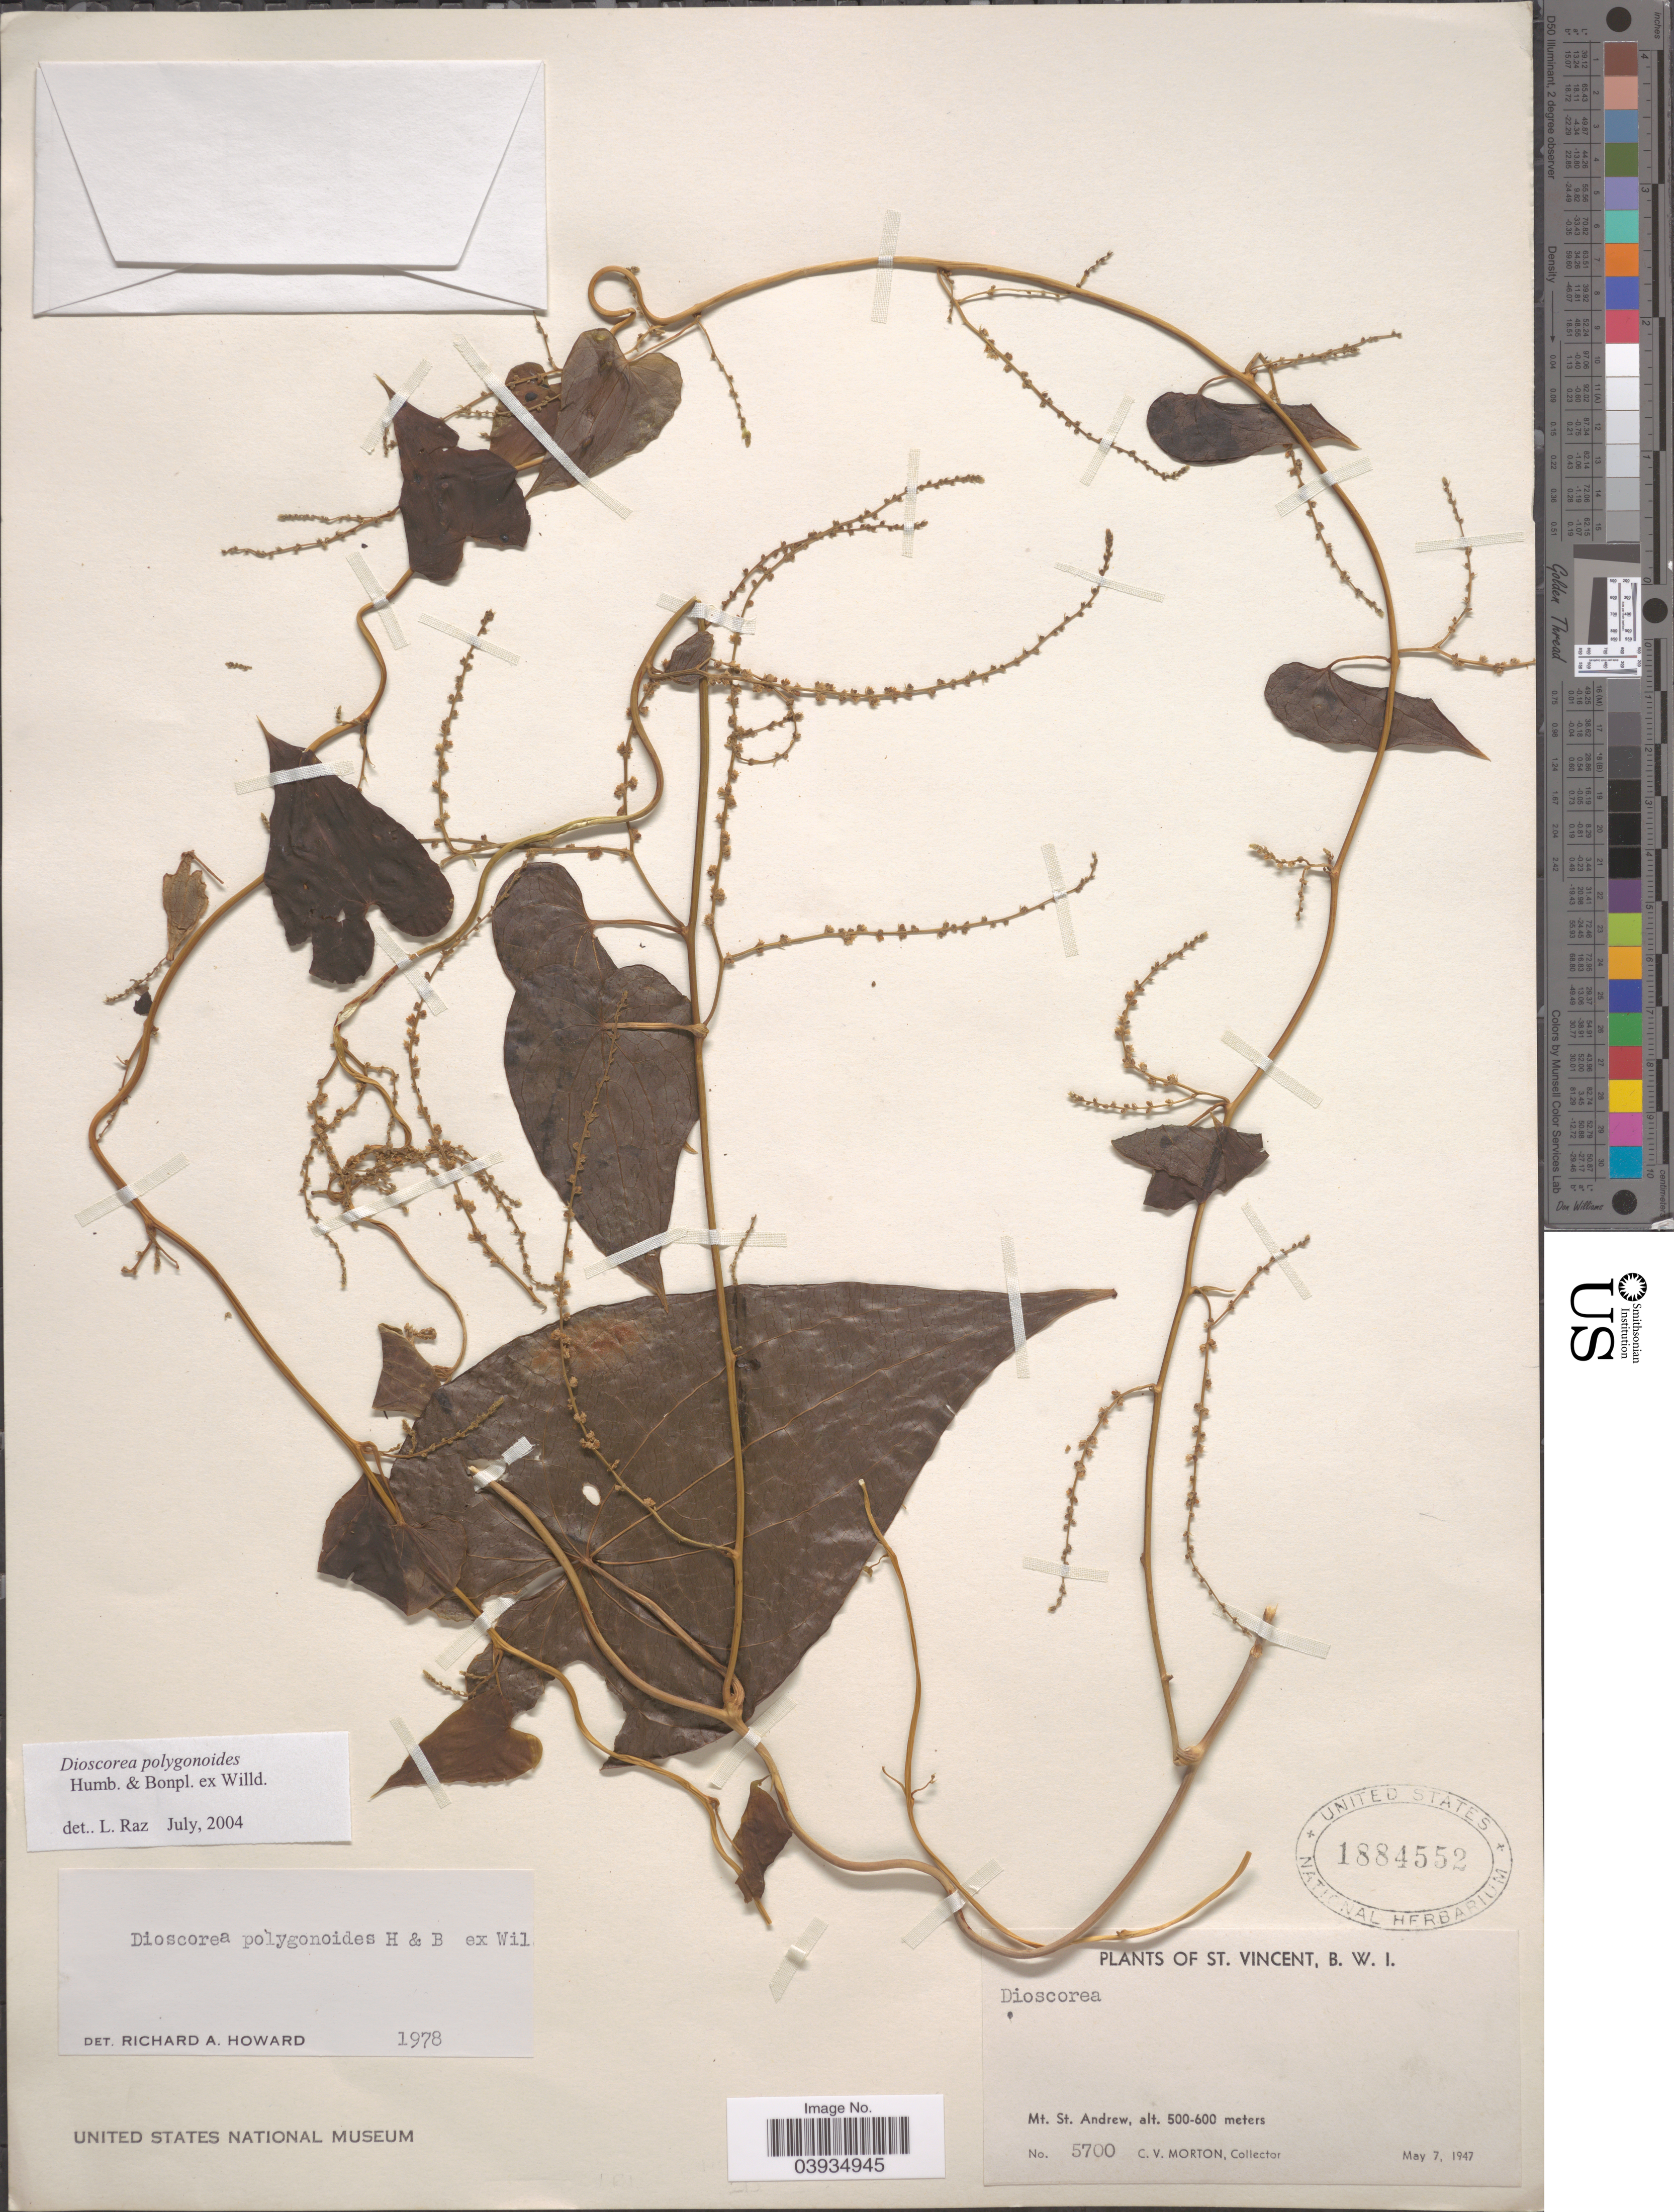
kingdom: Plantae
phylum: Tracheophyta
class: Liliopsida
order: Dioscoreales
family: Dioscoreaceae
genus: Dioscorea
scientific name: Dioscorea polygonoides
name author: Humb. & Bonpl. ex Willd.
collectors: C. V. Morton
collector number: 5700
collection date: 1947-05-07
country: St. Vincent - Grenadines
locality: St. Vincent, B.W. I. Mt. St. Andrew.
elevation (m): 500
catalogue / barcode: US 1884552